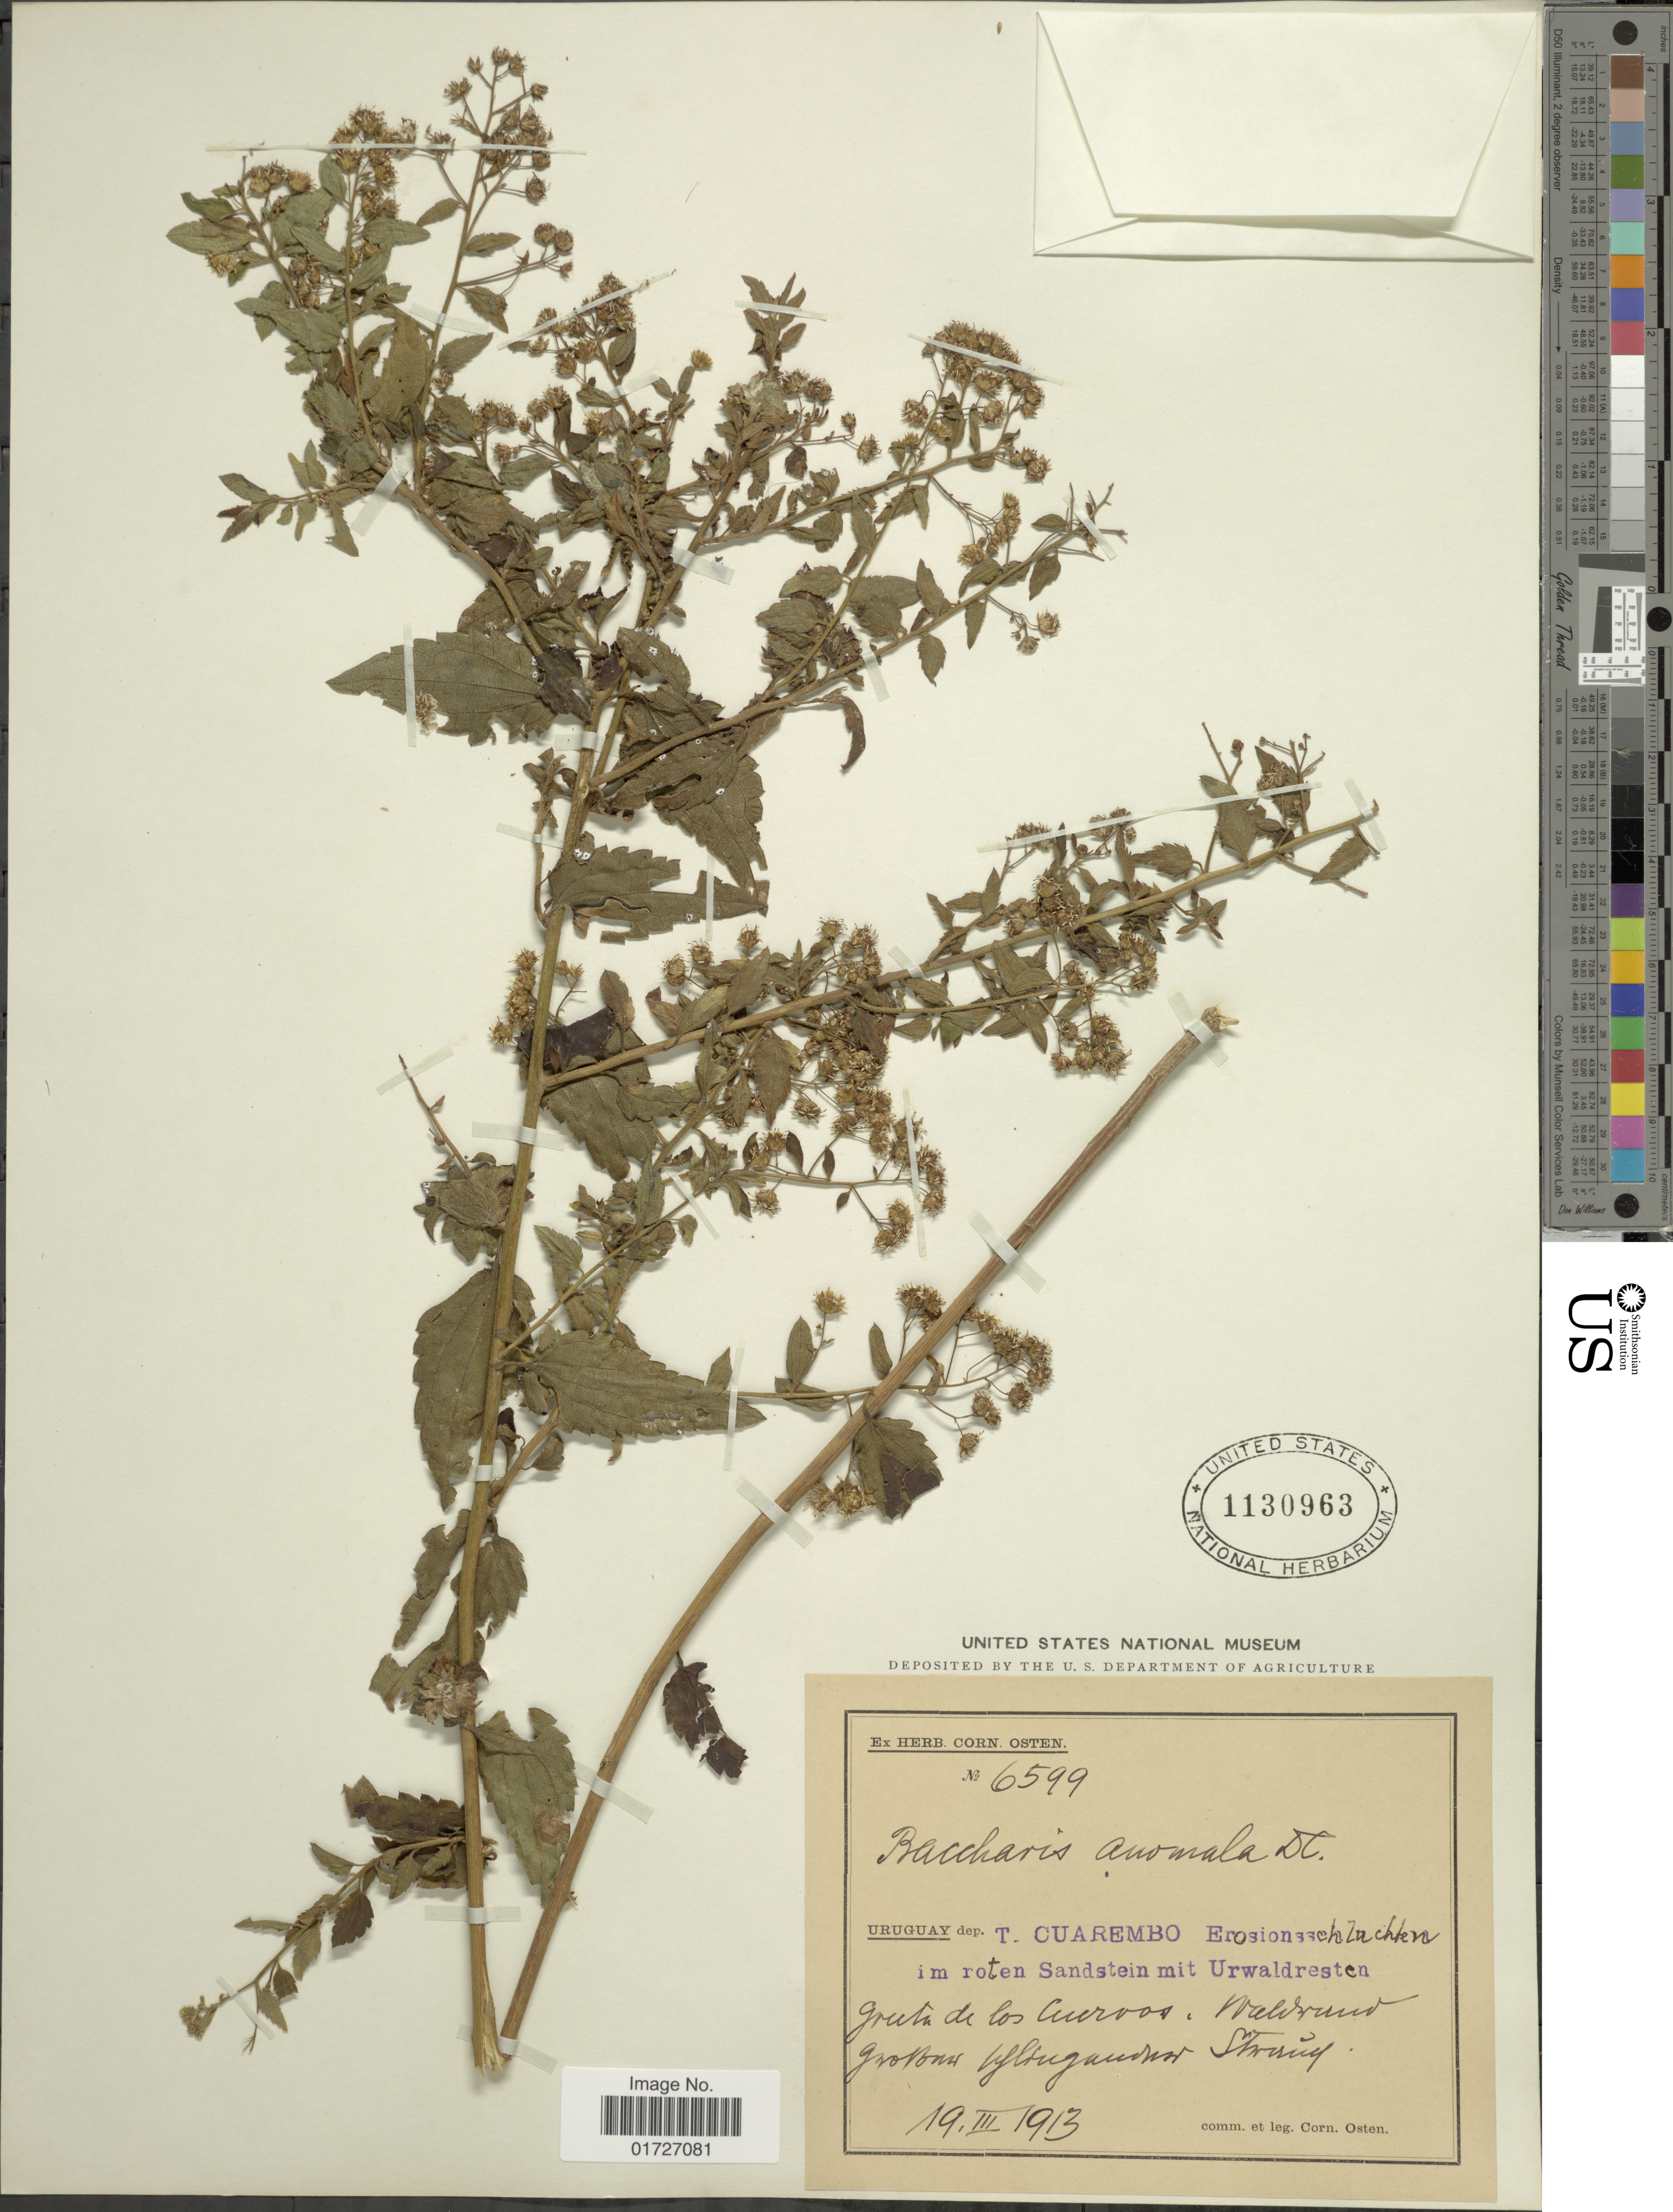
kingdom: Plantae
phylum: Tracheophyta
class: Magnoliopsida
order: Asterales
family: Asteraceae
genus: Baccharis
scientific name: Baccharis anomala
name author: DC.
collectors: C. Osten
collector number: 6599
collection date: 1913-03-19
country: Uruguay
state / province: Tacuarembó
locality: Dep. Tacuarembo, Gruta de los Cuervos.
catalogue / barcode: US 1130963